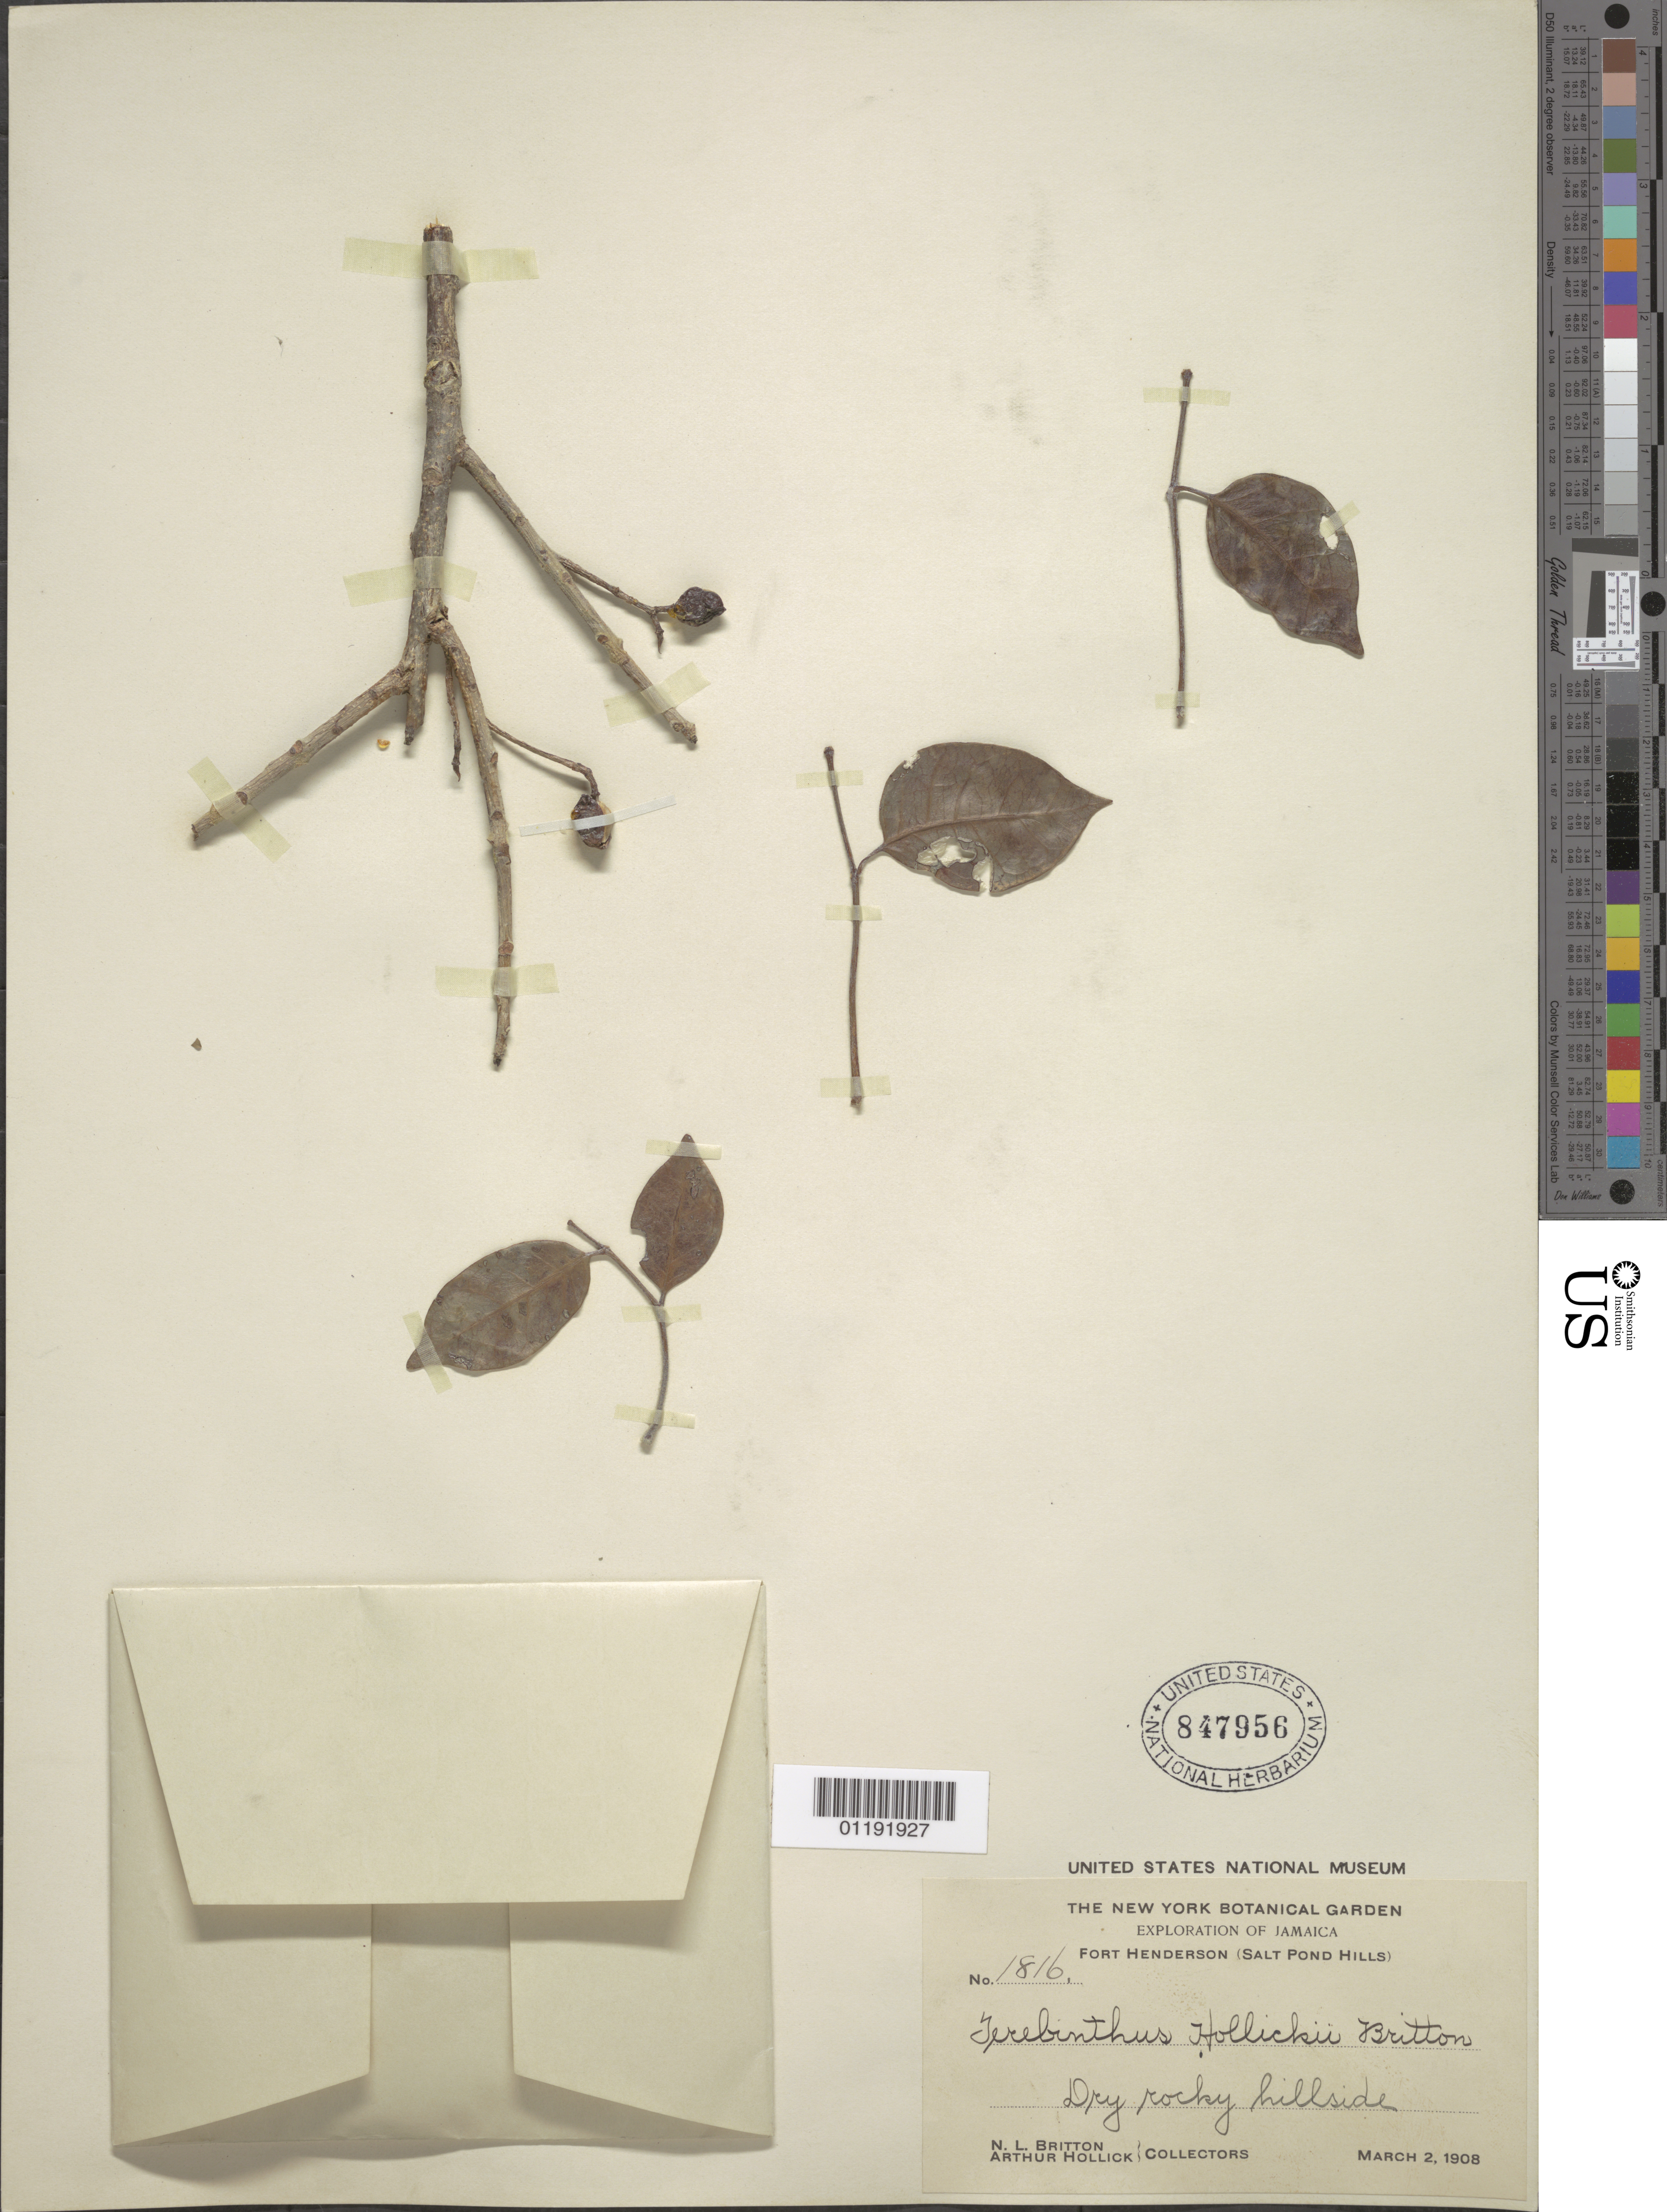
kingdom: Plantae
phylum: Tracheophyta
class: Magnoliopsida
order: Sapindales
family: Burseraceae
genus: Bursera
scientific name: Bursera hollickii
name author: (Britton) Fawc. & Rendle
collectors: N. Britton & A. Hollick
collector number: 1816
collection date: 1908-03-02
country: Jamaica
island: Jamaica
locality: Salt Pond Hills, Fort Henderson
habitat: Dry rocky hillside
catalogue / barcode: US 847956